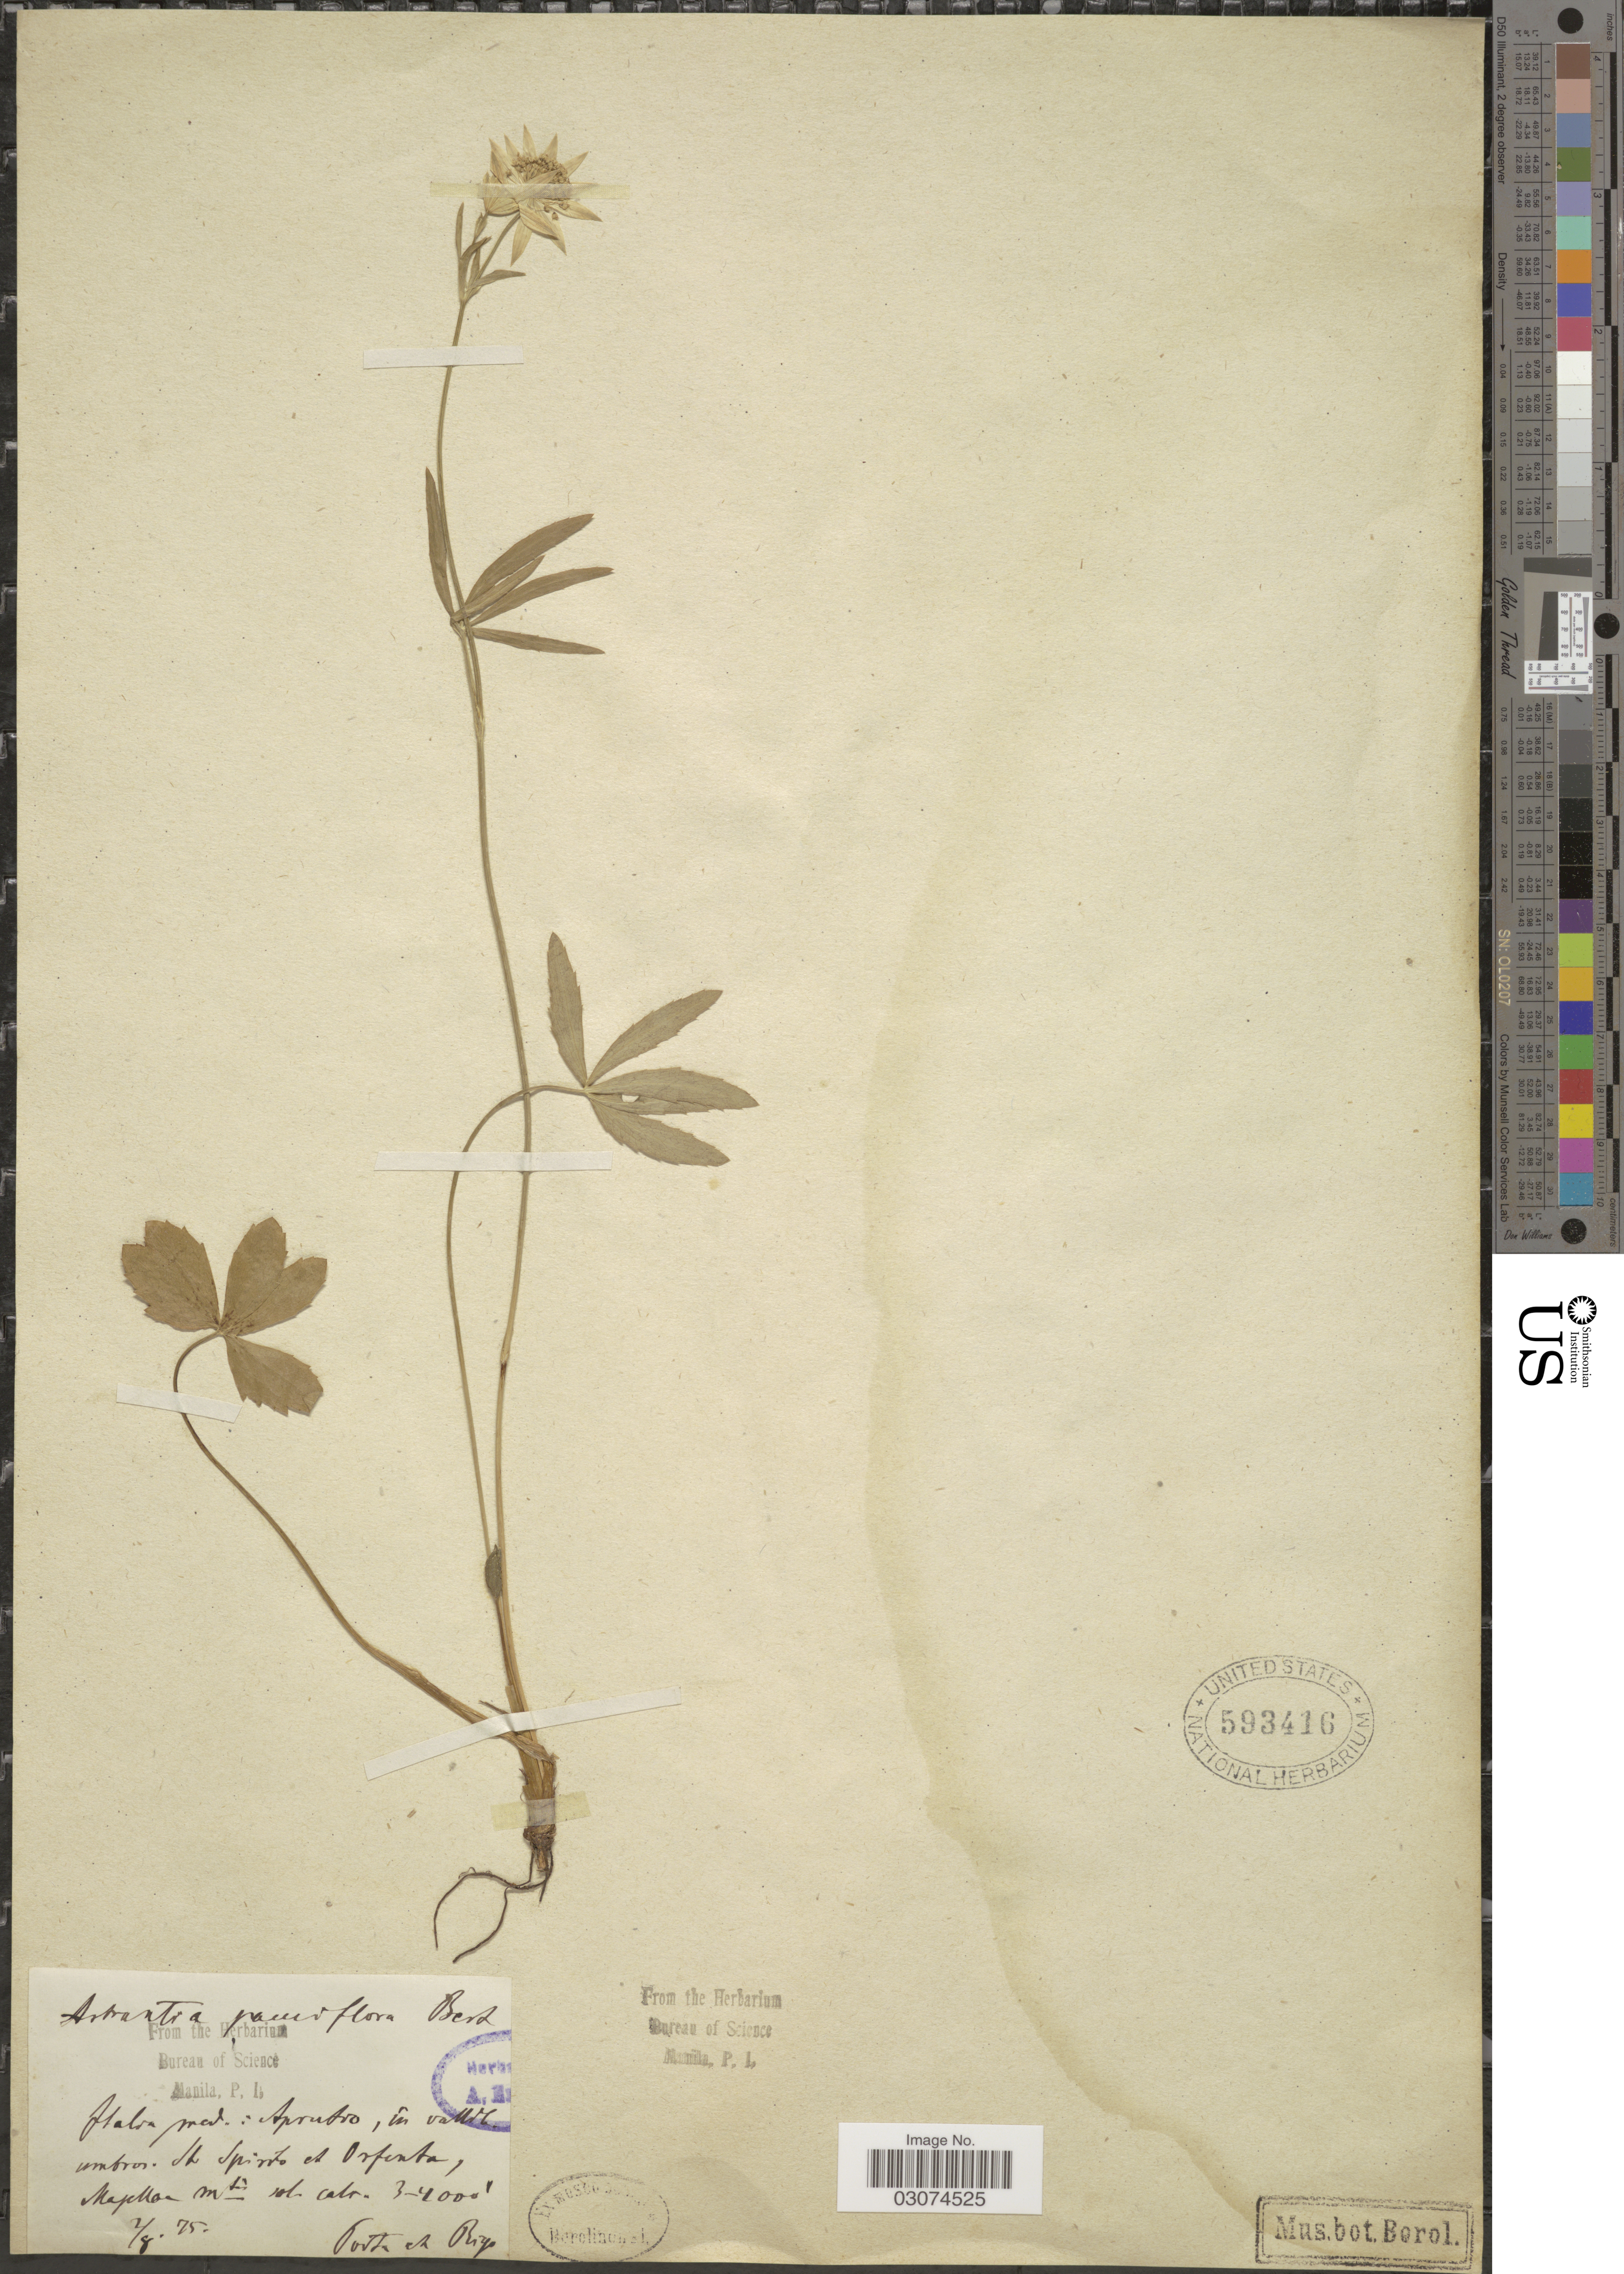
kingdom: Plantae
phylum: Tracheophyta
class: Magnoliopsida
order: Apiales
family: Apiaceae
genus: Astrantia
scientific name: Astrantia pauciflora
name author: Bertol.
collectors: -- Porta & -- Rigo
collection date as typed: Transcribed d/m/y: 2/8/75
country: Italy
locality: Italia med.: Aprutio, in vallee umbos. St Spirito et Orfenta, Napellan mtis solo calc. [interpreted]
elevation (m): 914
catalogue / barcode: US 593416